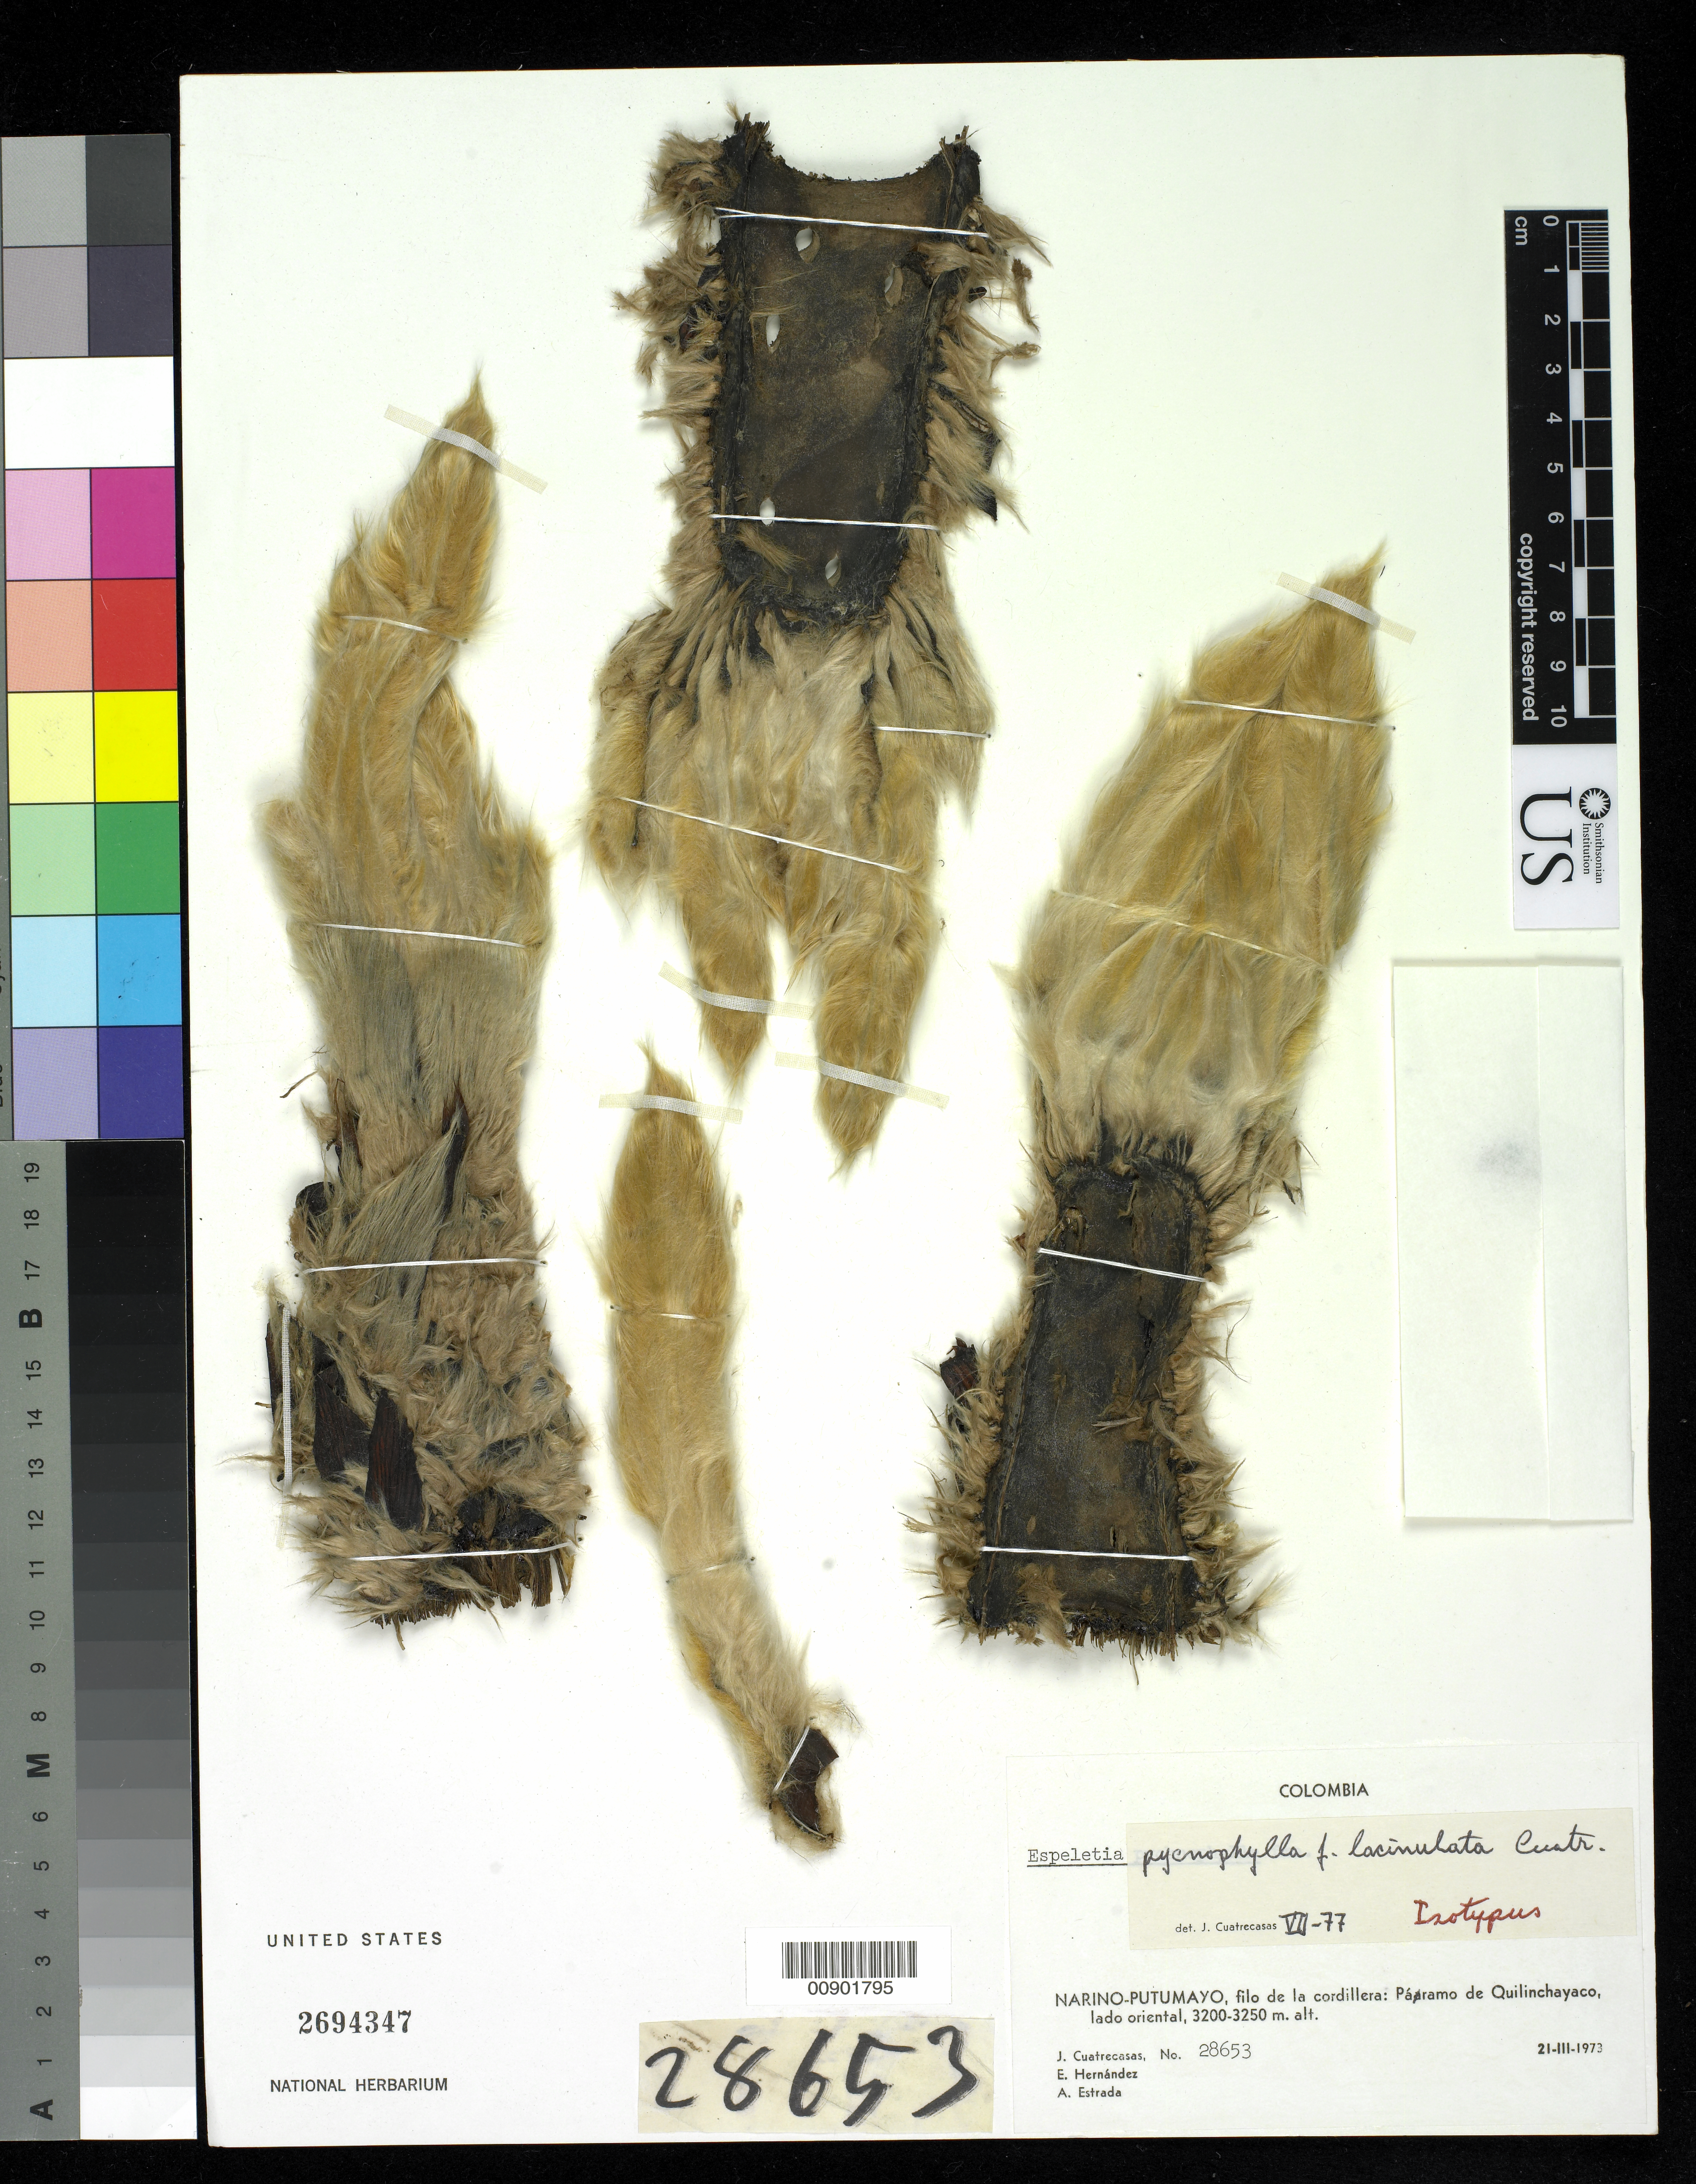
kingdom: Plantae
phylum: Tracheophyta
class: Magnoliopsida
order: Asterales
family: Asteraceae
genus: Espeletia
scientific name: Espeletia pycnophylla var. lacinulata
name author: Cuatrec.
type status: Isotype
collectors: J. Cuatrecasas, E. Hernández & A. Estrada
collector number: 28653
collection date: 1973-03-21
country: Colombia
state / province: Nariño / Putumayo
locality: Filo de la cordillera: Páramo de Quilinchayaco, lado oriental.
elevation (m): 3200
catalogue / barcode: US 2694347